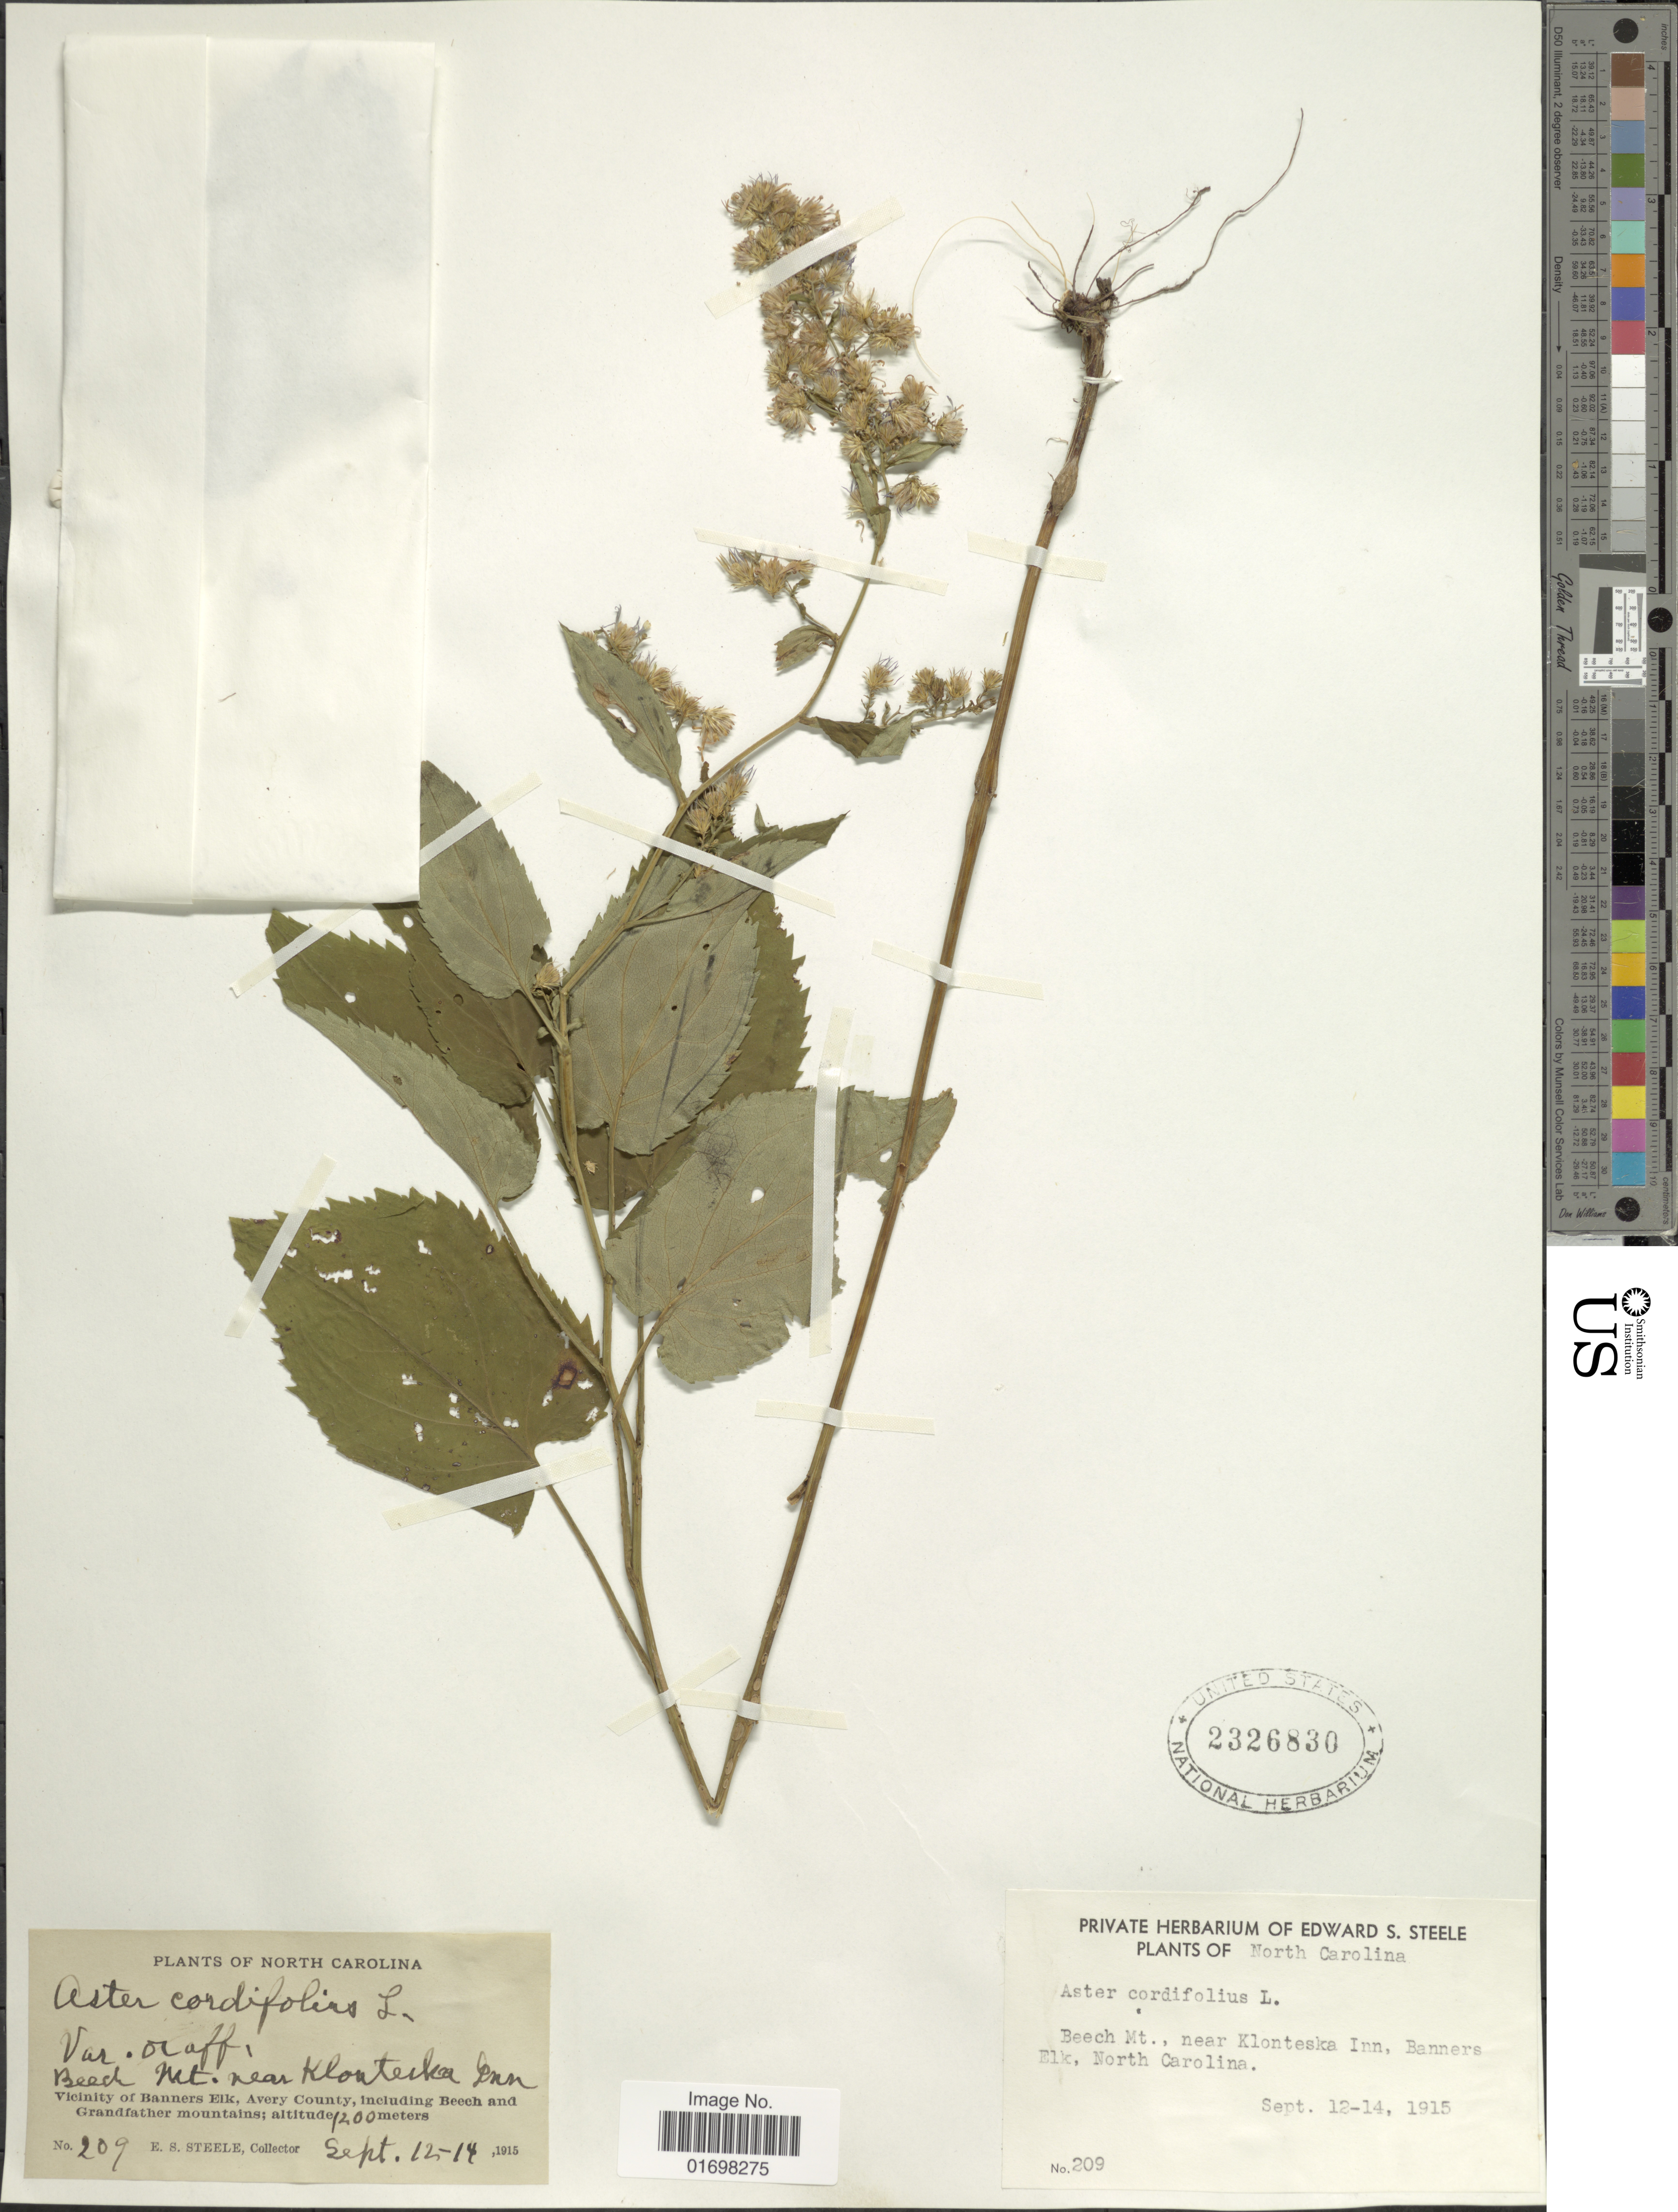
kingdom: Plantae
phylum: Tracheophyta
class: Magnoliopsida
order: Asterales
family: Asteraceae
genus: Symphyotrichum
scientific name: Symphyotrichum cordifolium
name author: (L.) G.L. Nesom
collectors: E. Steele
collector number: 209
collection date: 1915-09-12/1915-09-14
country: United States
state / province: North Carolina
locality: North Carolina. Beech Mt. near Klonteska Inn. Vicinity of Banners Elk, Avery County, including Beech and Grandfather mountains.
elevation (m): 1200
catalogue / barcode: US 2326830